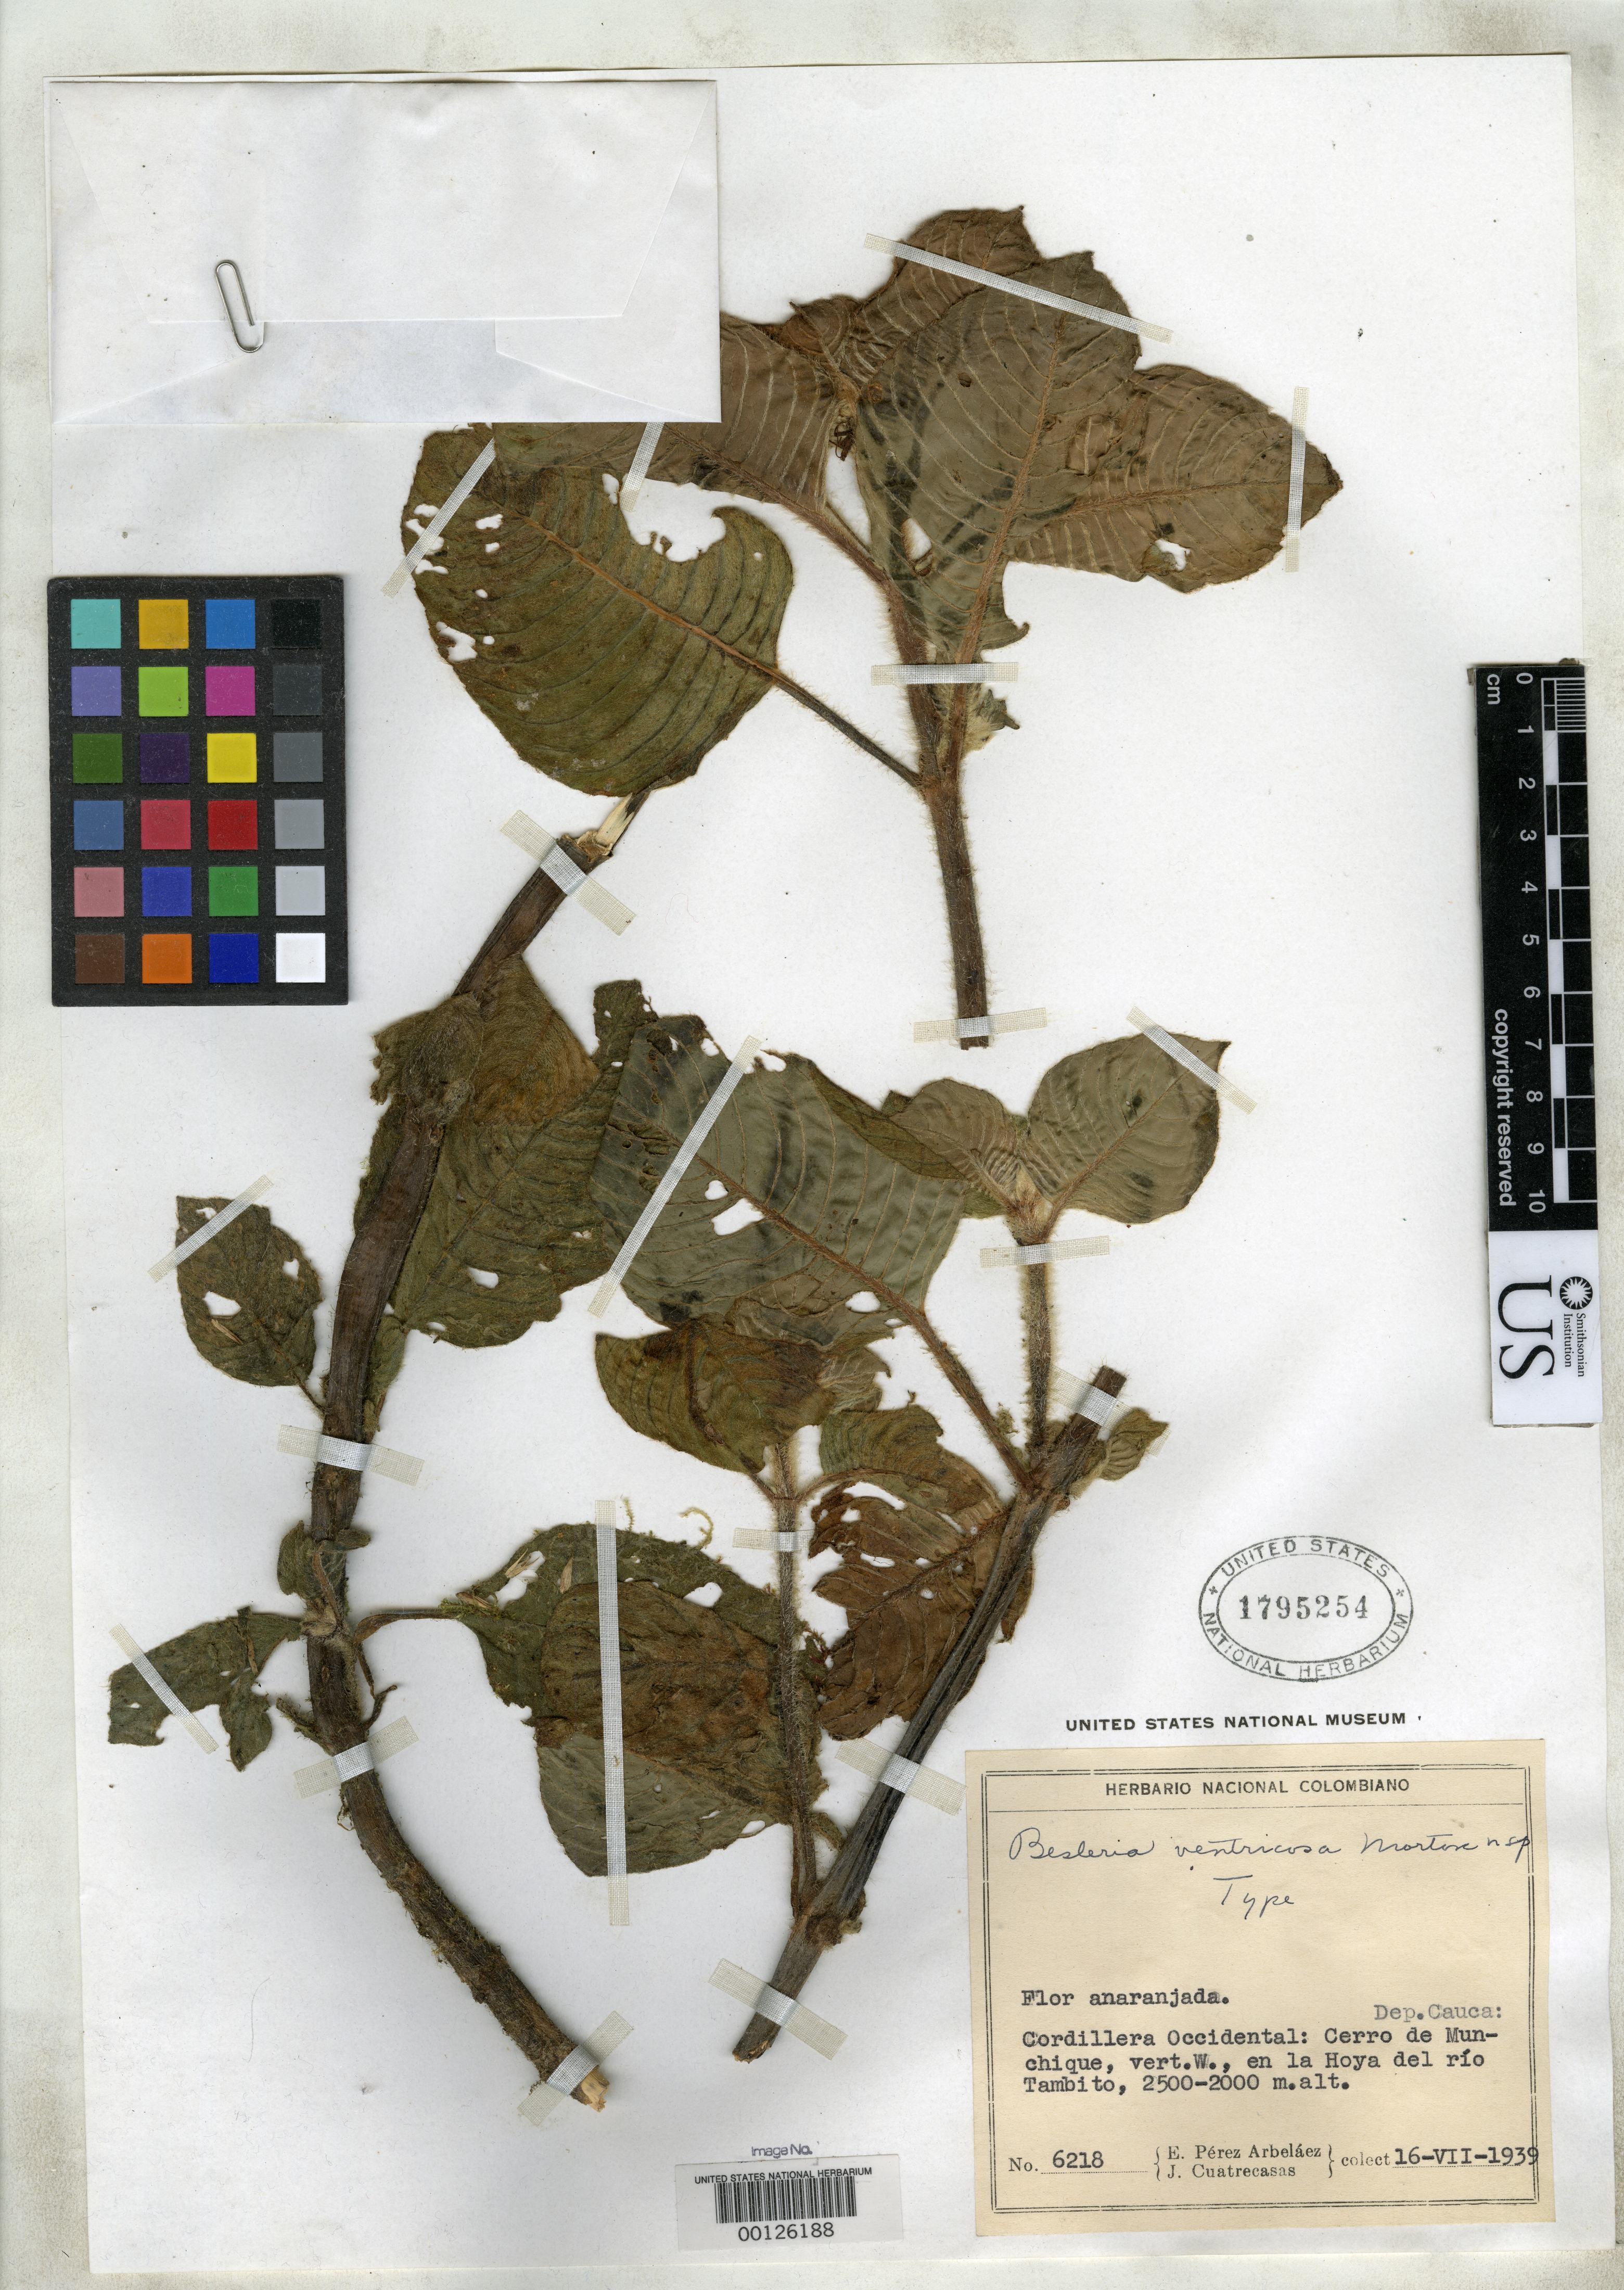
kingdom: Plantae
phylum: Tracheophyta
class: Magnoliopsida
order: Lamiales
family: Gesneriaceae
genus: Besleria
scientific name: Besleria ventricosa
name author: C.V. Morton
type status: Holotype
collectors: E. Pérez Arbeláez & J. Cuatrecasas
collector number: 6218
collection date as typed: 16 Jul 1939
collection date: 1939-07-16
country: Colombia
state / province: Cauca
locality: Cordillera Occidental, Hoya del Rio Tambito, Cerro de Munchique.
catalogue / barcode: US 1795254